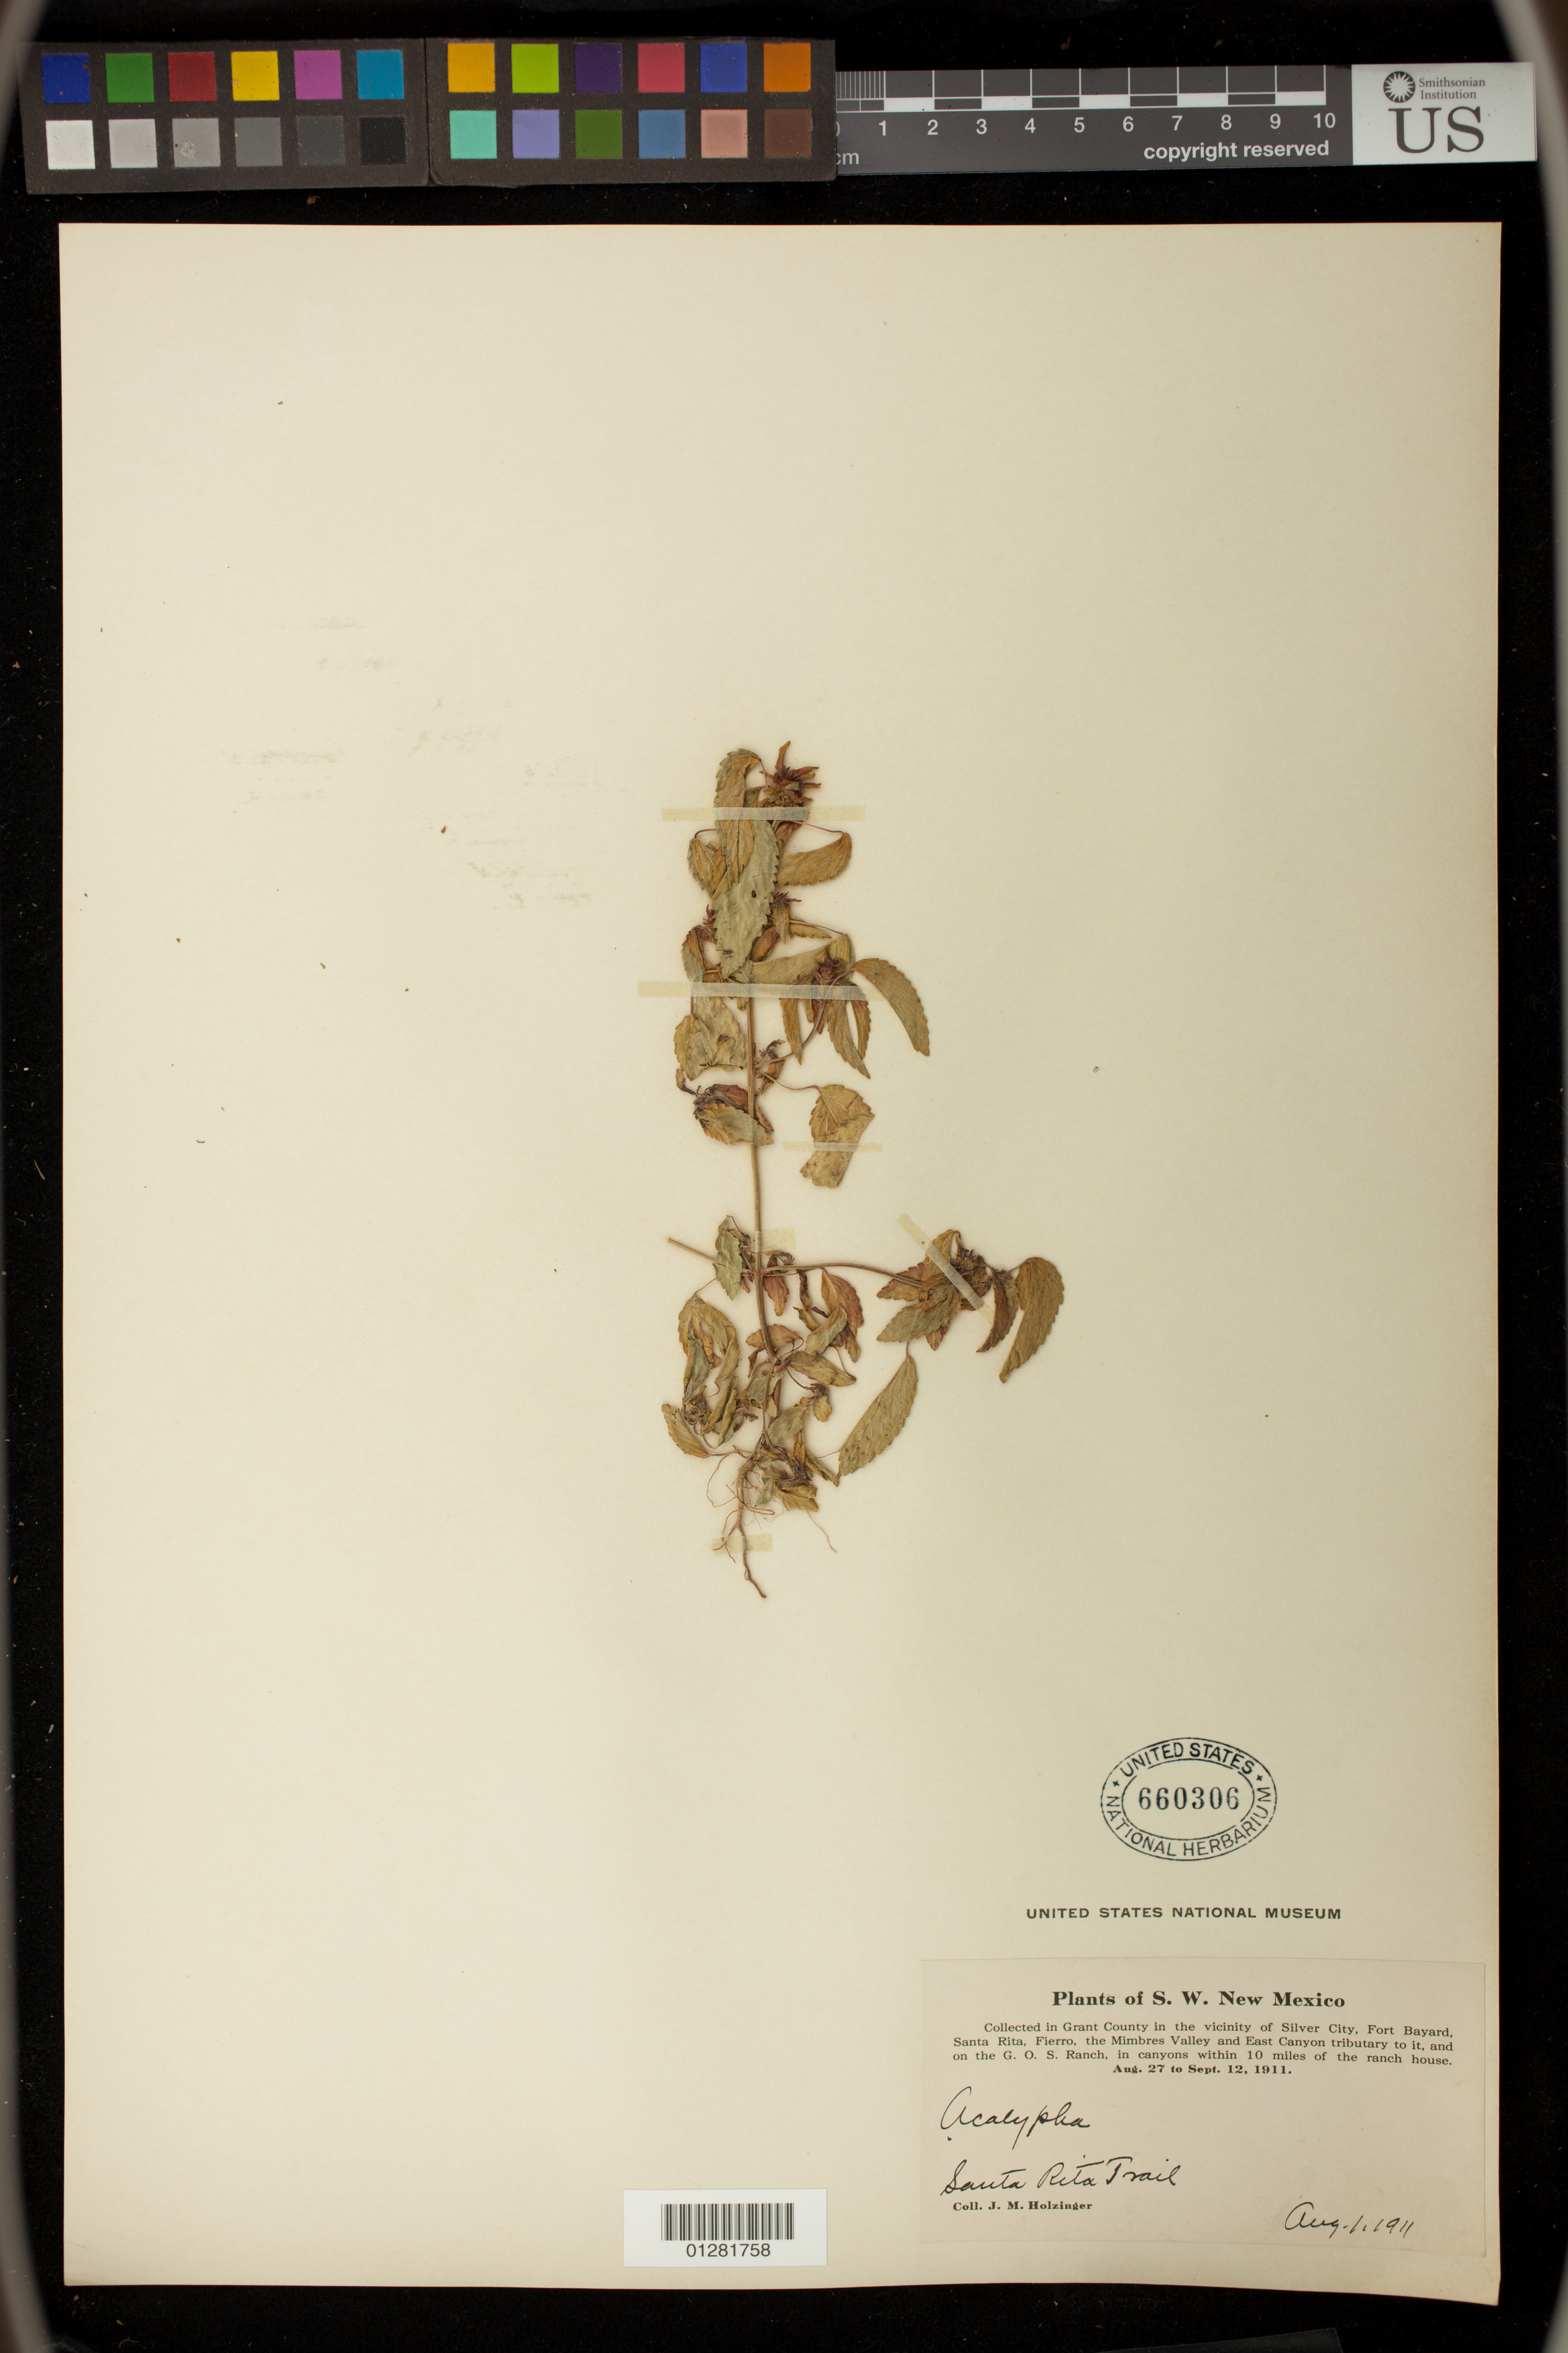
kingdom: Plantae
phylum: Tracheophyta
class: Magnoliopsida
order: Malpighiales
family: Euphorbiaceae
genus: Acalypha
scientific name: Acalypha neomexicana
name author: Müll. Arg.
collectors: J. M. Holzinger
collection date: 1911-08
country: United States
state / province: New Mexico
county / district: Grant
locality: vicinity of Silver City, Fort Bayard, Sant Rita, Fierro, the Mimbres Valley and East Canyon tributary to it, and on the G. O. S. Ranch, in the canyons within 10 miles of the ranch house.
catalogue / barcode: US 660306